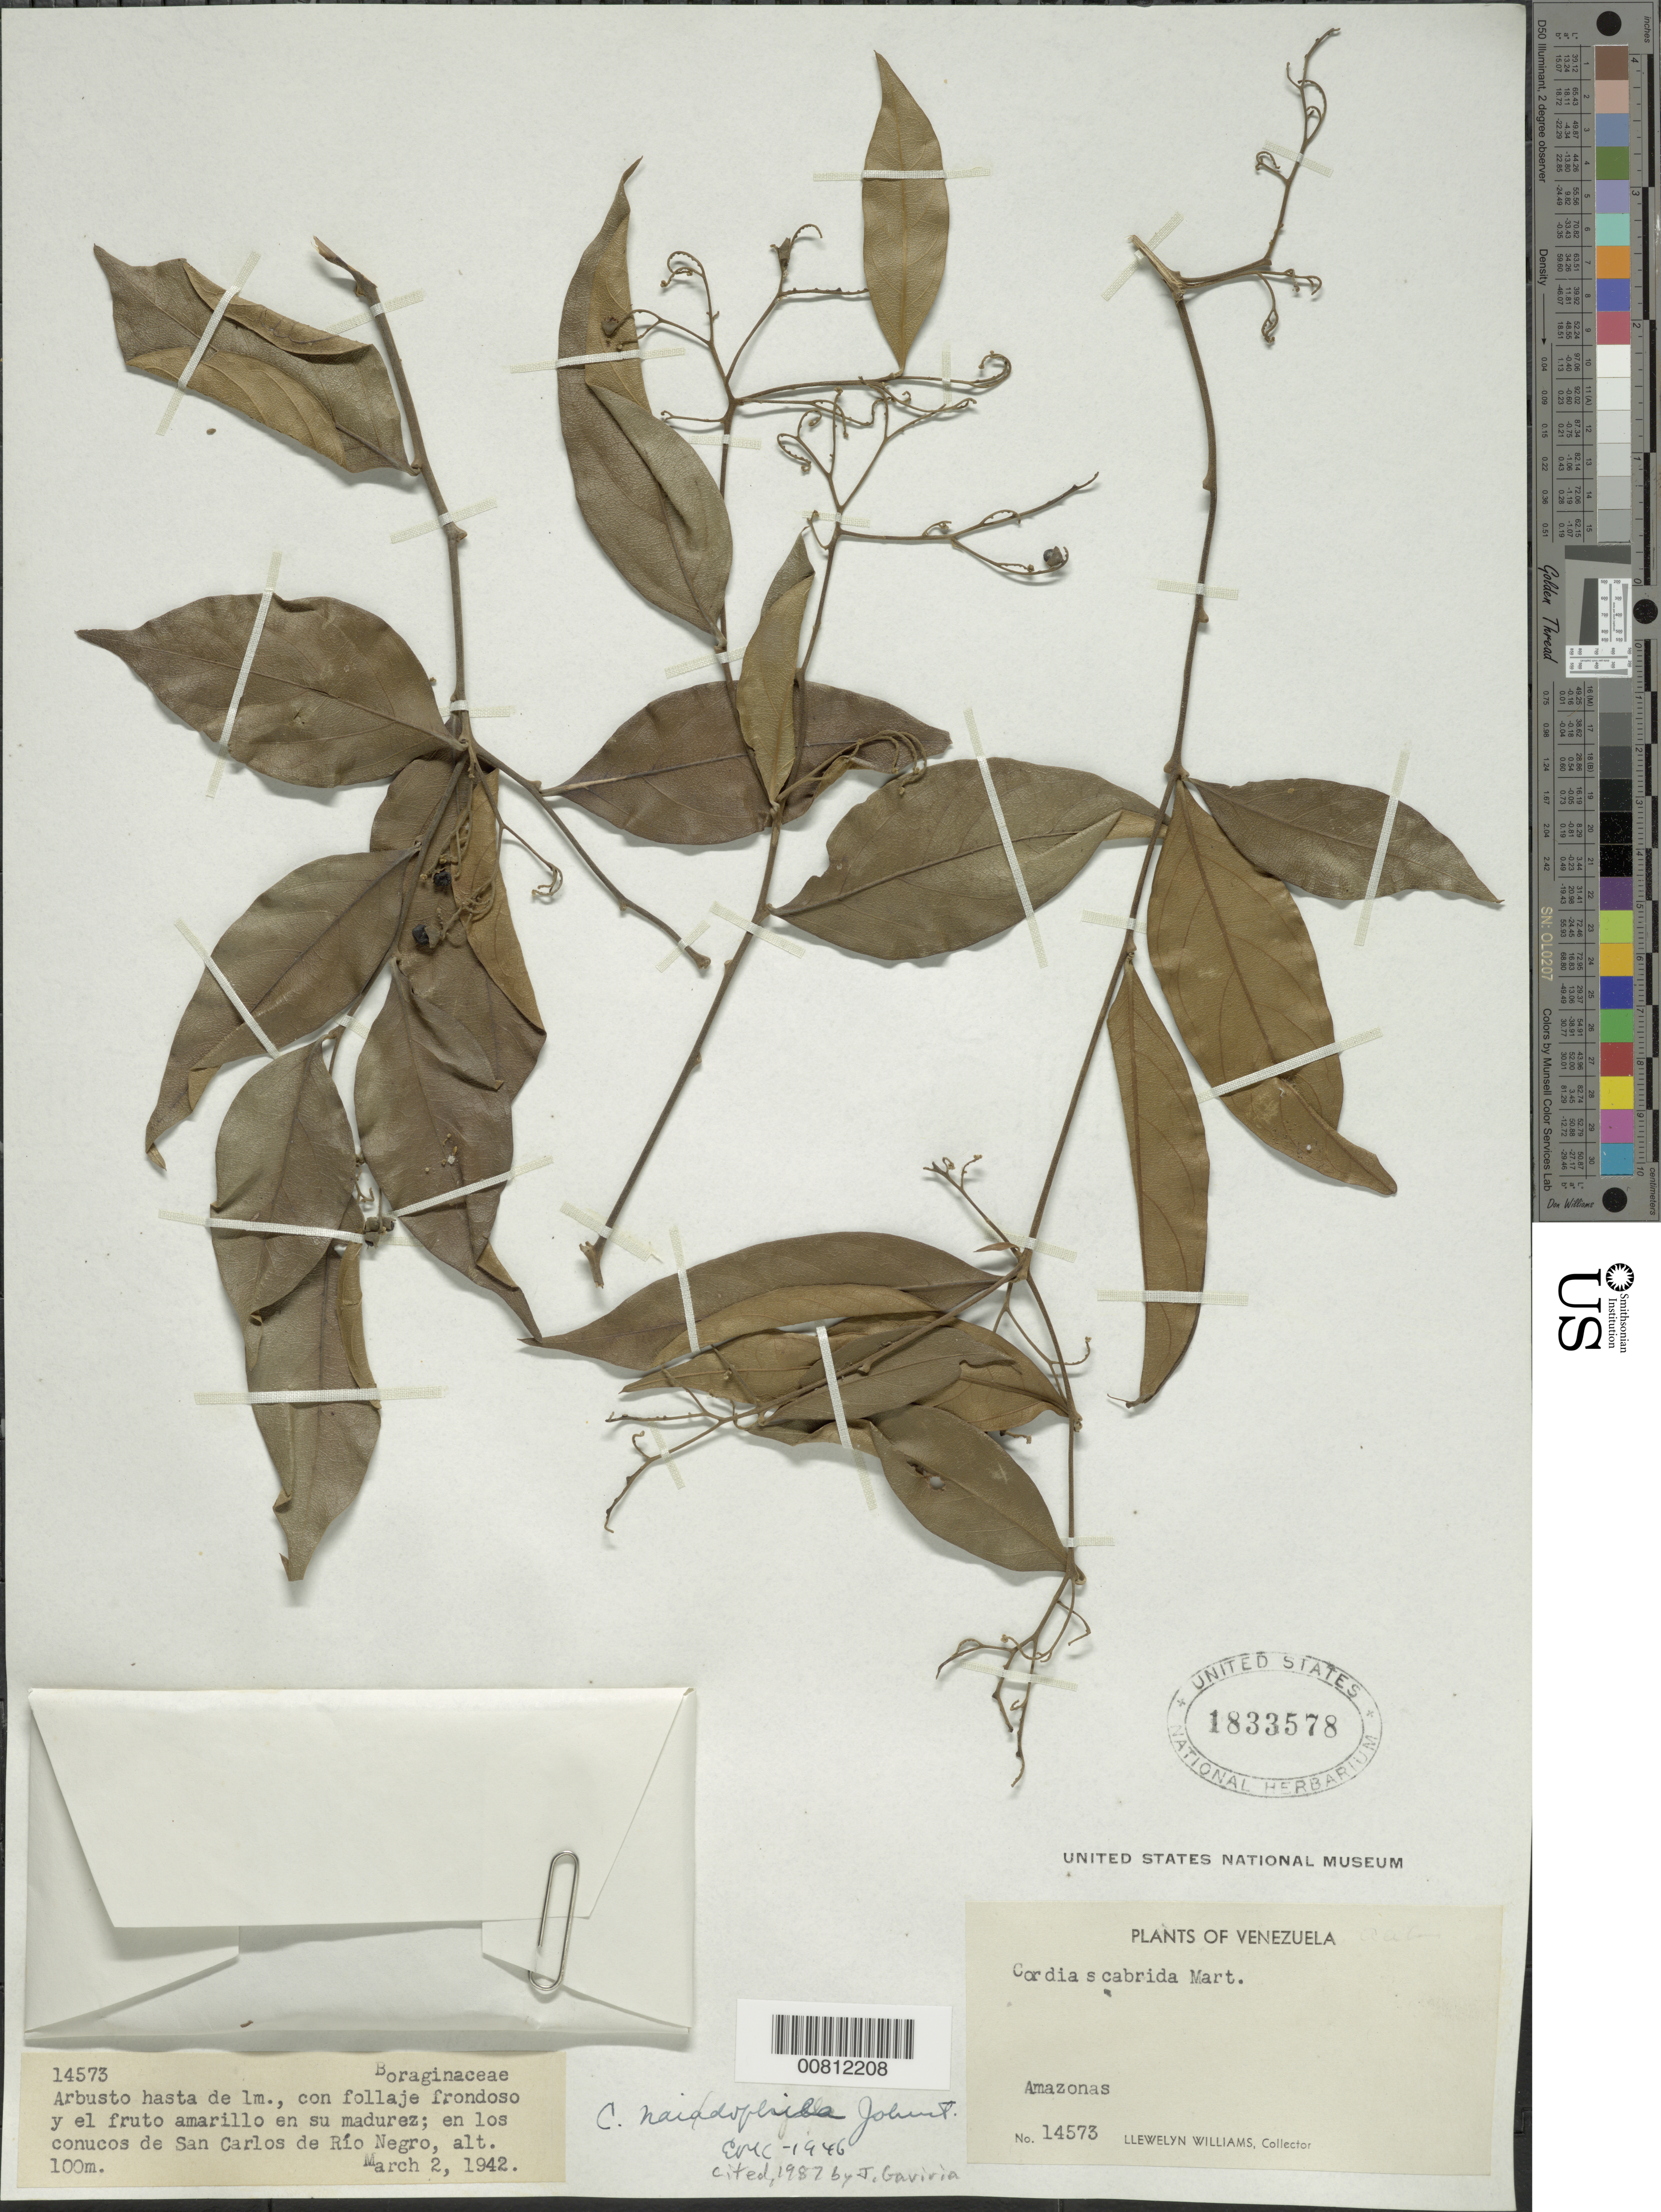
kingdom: Plantae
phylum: Tracheophyta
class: Magnoliopsida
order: Boraginales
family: Cordiaceae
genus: Cordia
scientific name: Cordia naidophila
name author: I.M. Johnst.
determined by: Gaviria, J. C.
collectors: Ll. Williams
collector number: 14573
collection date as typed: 2-Mar-42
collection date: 1942-03-02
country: Venezuela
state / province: Amazonas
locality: San Carlos de Río Negro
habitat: En los conucos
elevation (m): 100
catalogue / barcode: US 1833578